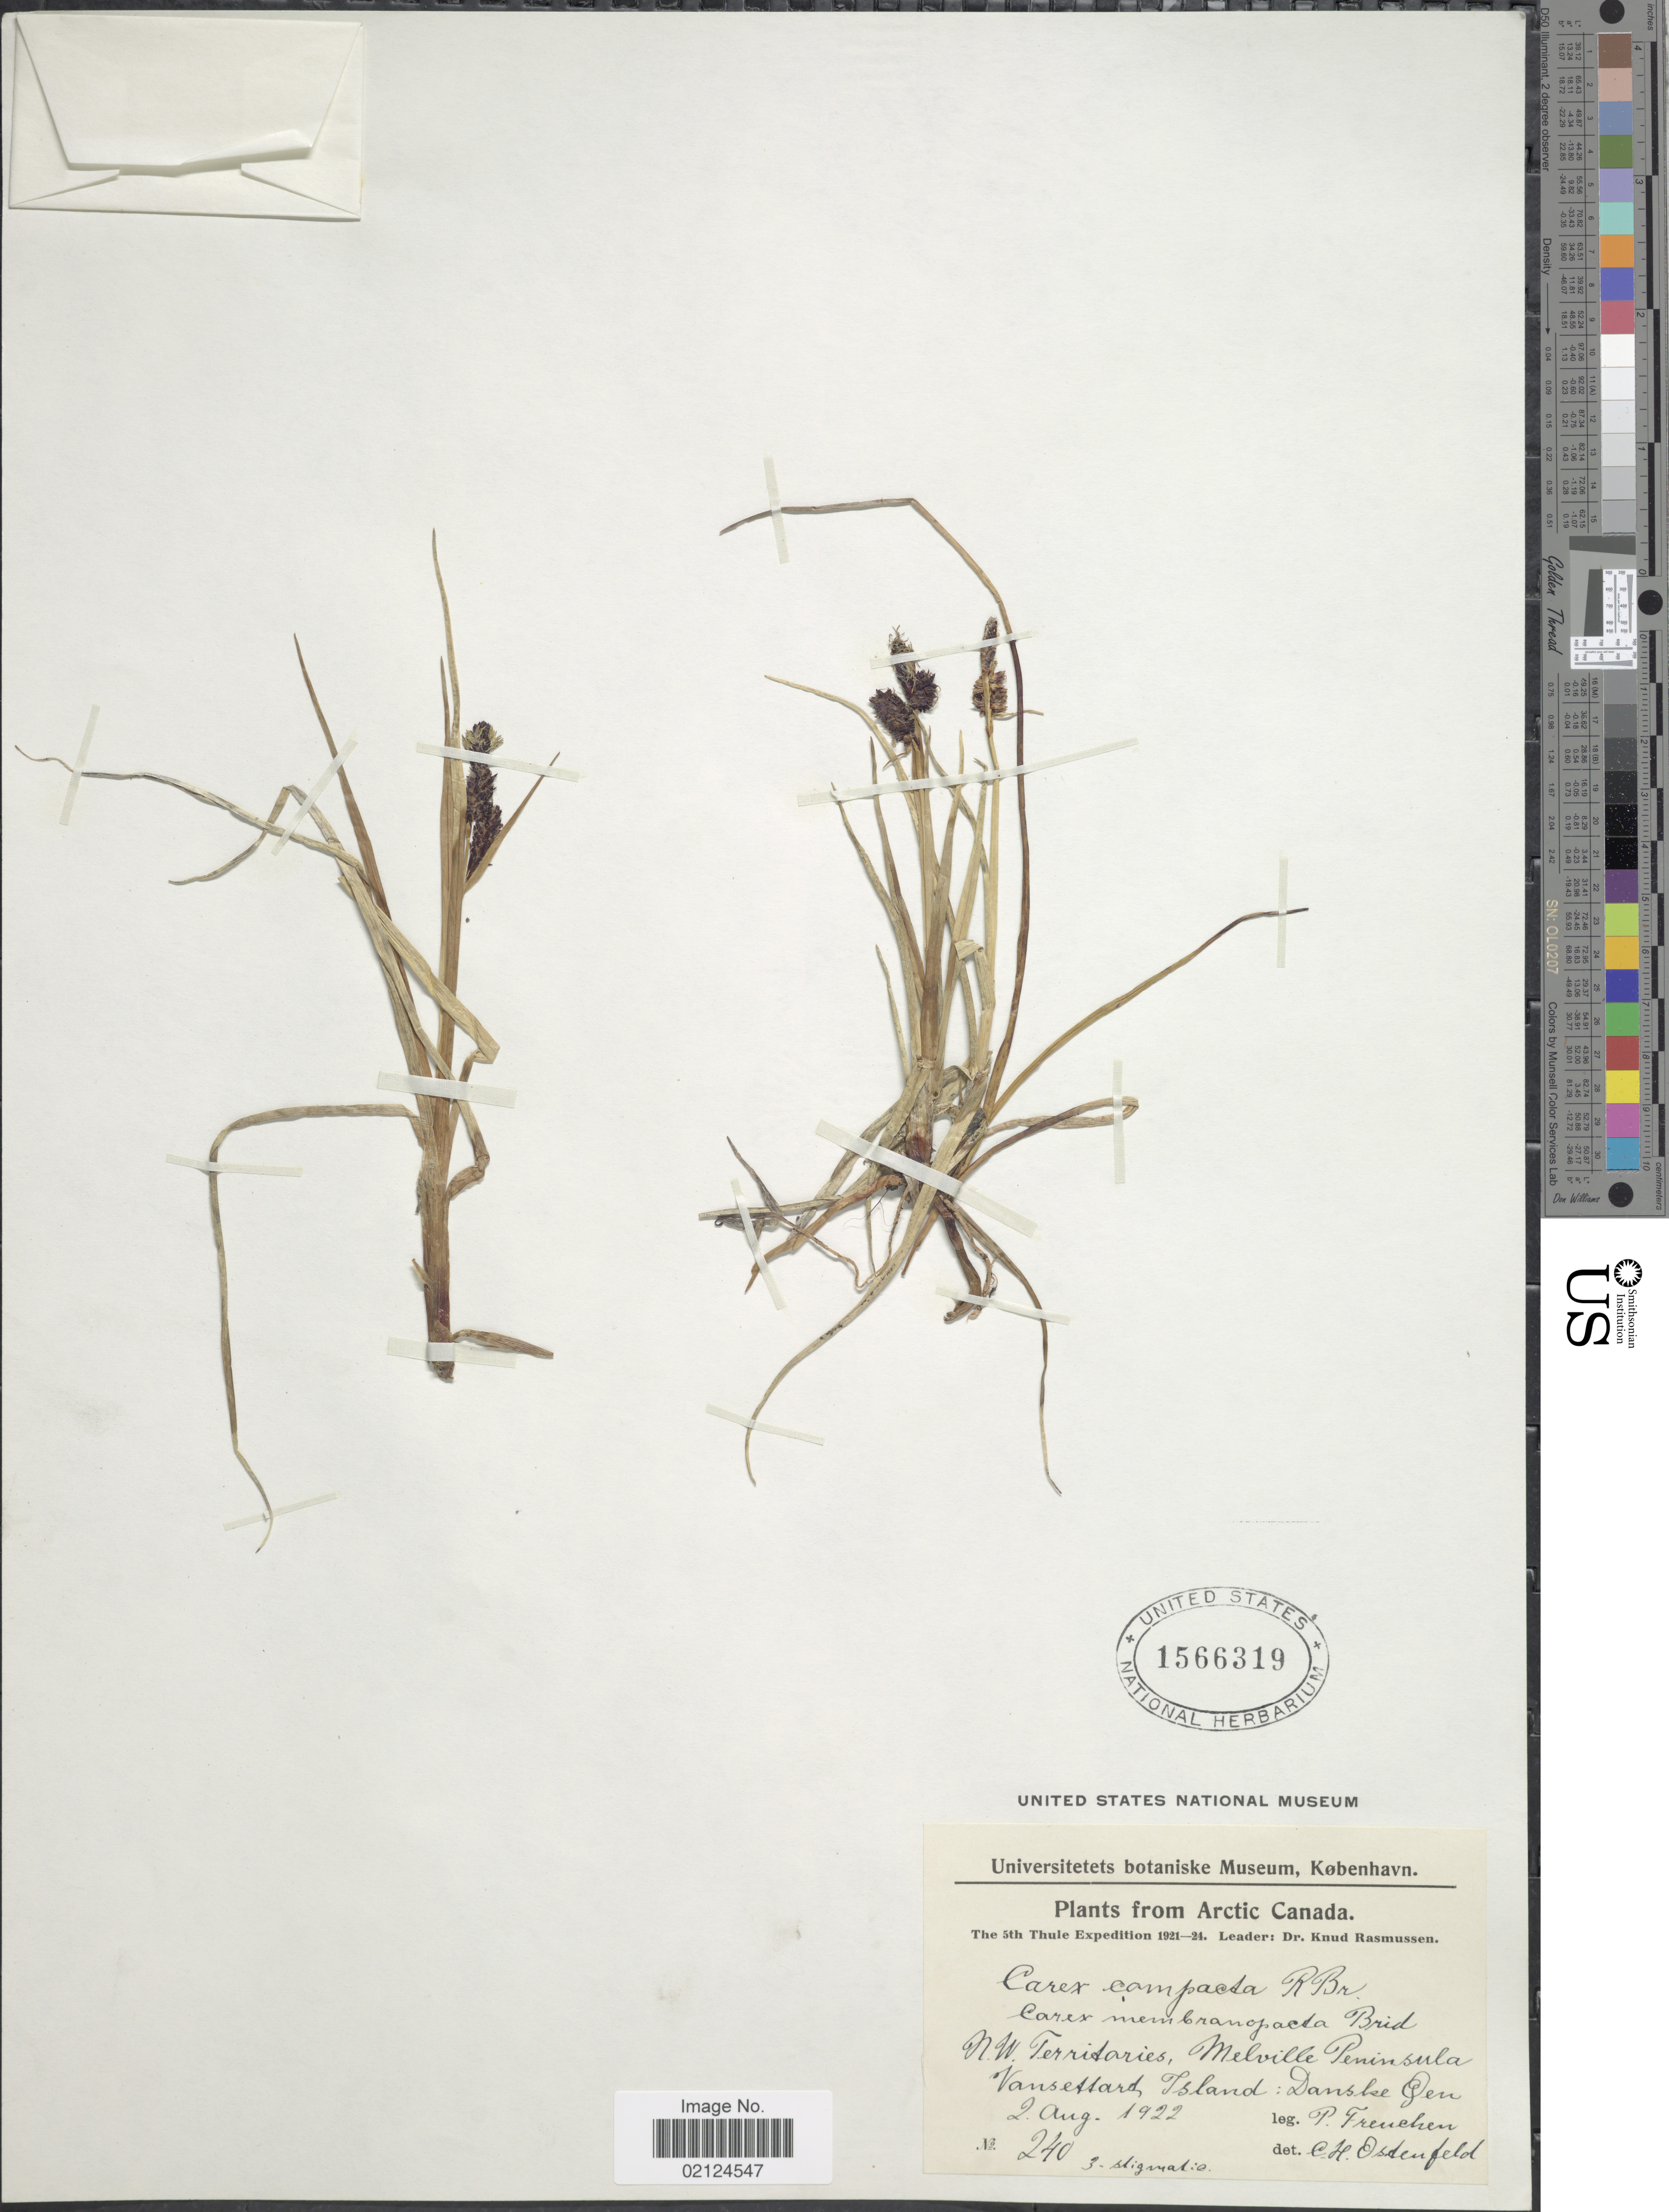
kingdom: Plantae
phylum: Tracheophyta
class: Liliopsida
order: Poales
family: Cyperaceae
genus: Carex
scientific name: Carex membranacea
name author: Hook.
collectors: P. Freuchen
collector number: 240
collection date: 1922-08-02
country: Canada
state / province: Northwest Territories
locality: Arctic Canada, N. W Territories, Melville Peninsula, Vansettard Island: Danske Qen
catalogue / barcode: US 1566319